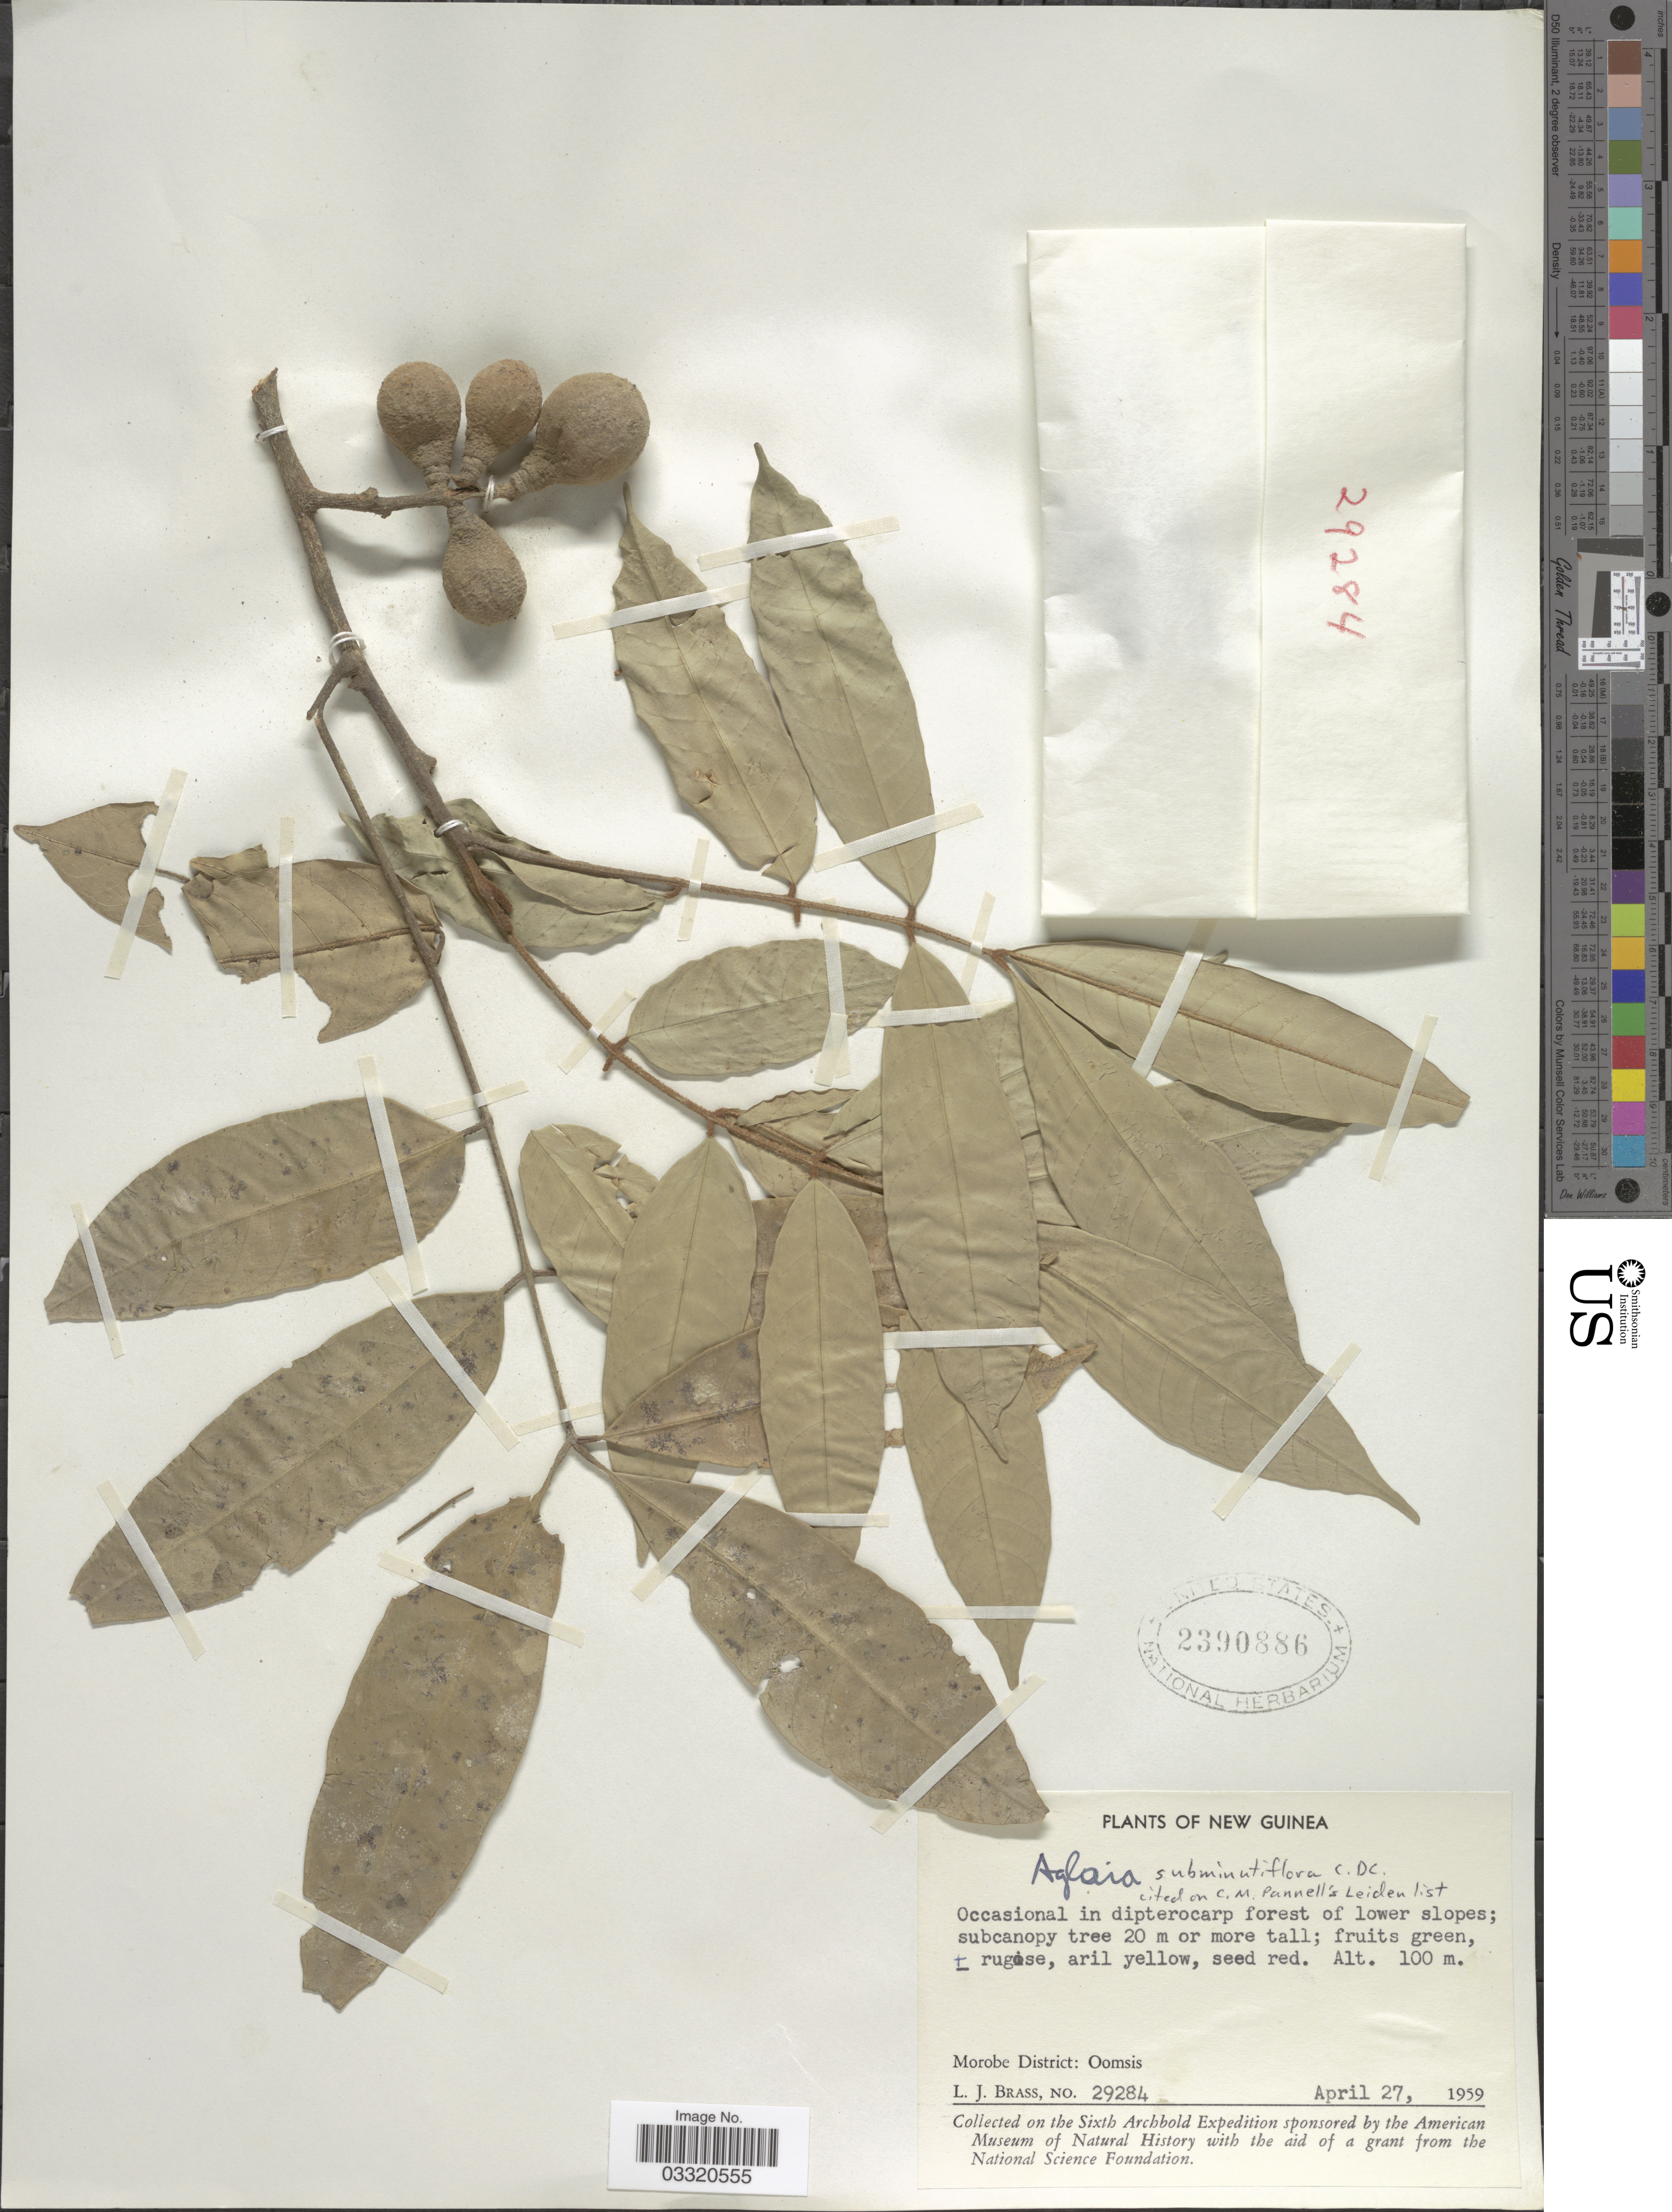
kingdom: Plantae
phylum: Tracheophyta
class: Magnoliopsida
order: Sapindales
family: Meliaceae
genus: Aglaia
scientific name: Aglaia subminutiflora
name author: C. DC.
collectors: L. J. Brass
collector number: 29284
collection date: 1959-04-27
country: Papua New Guinea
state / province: Morobe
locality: New Guinea. Morobe District: Oomsis.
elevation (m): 100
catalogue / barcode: US 2390886